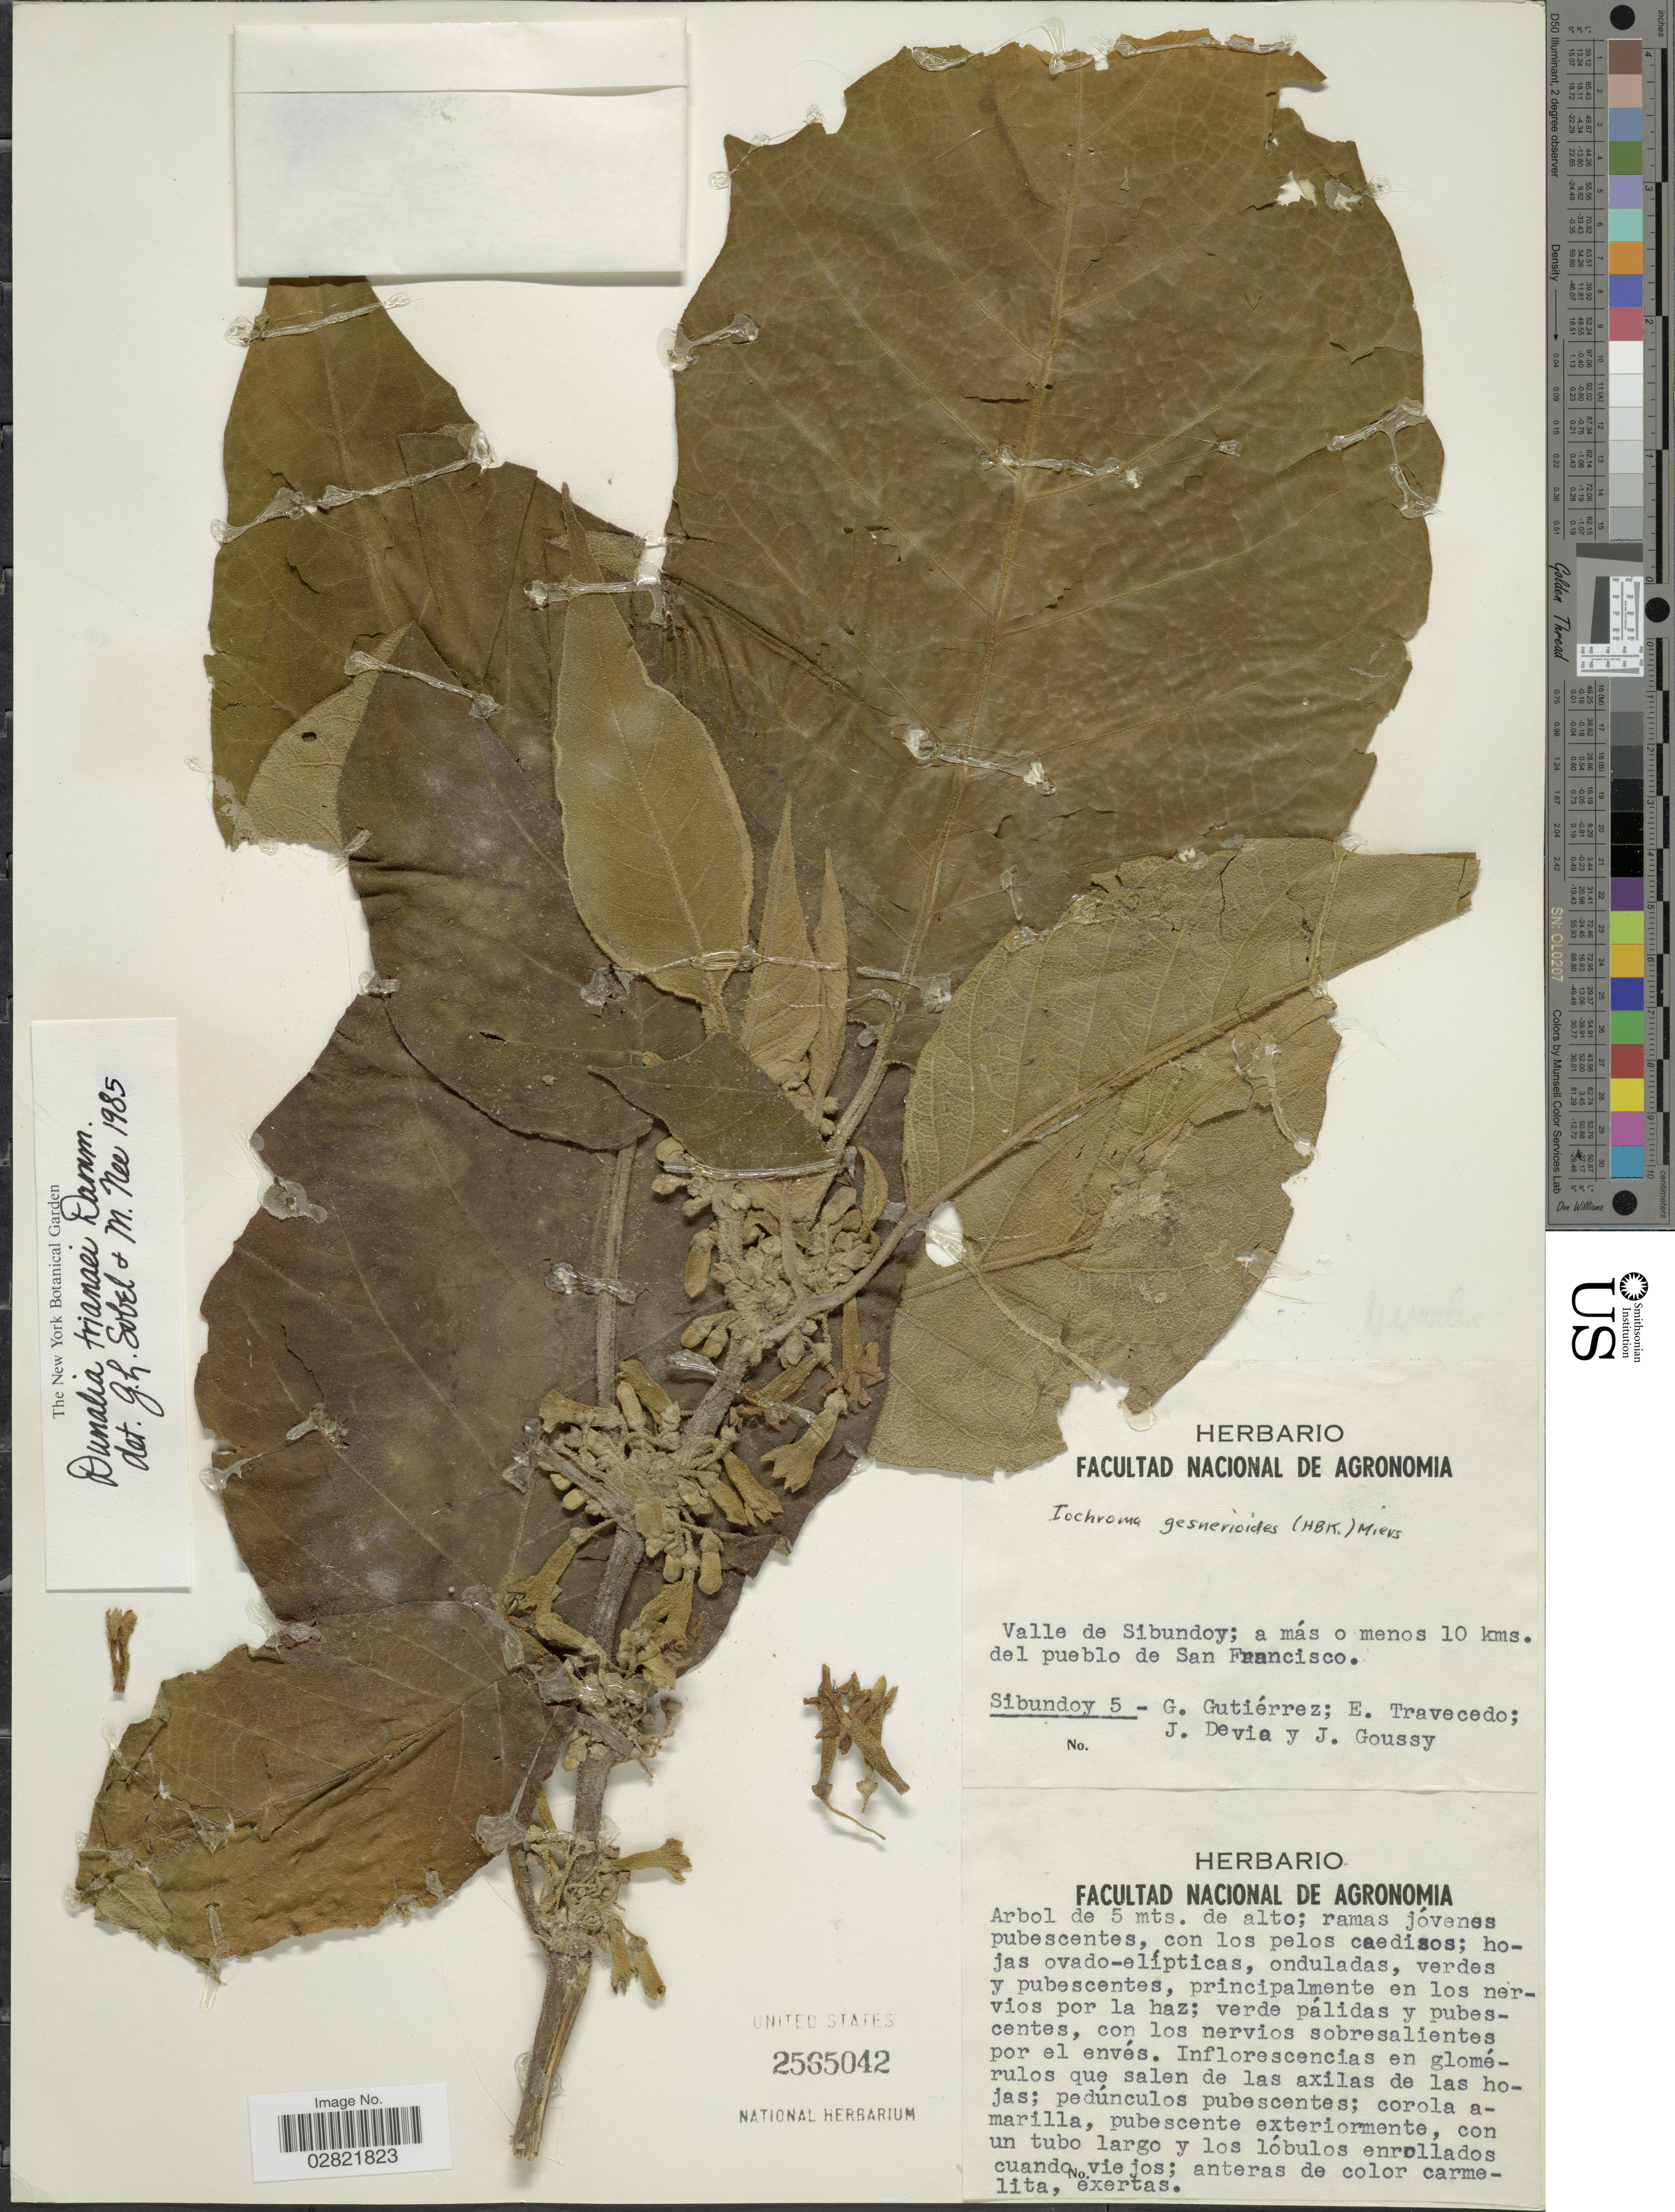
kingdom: Plantae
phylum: Tracheophyta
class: Magnoliopsida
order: Solanales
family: Solanaceae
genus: Dunalia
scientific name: Dunalia solanacea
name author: Kunth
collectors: G. Gutiérrez, E. Travecedo, J. Devia & J. Goussy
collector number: Sibundoy 5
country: Colombia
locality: Valle de Sibundoy; a más o menos 10 kms. del pueblo de San Francisco.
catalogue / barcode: US 2565042